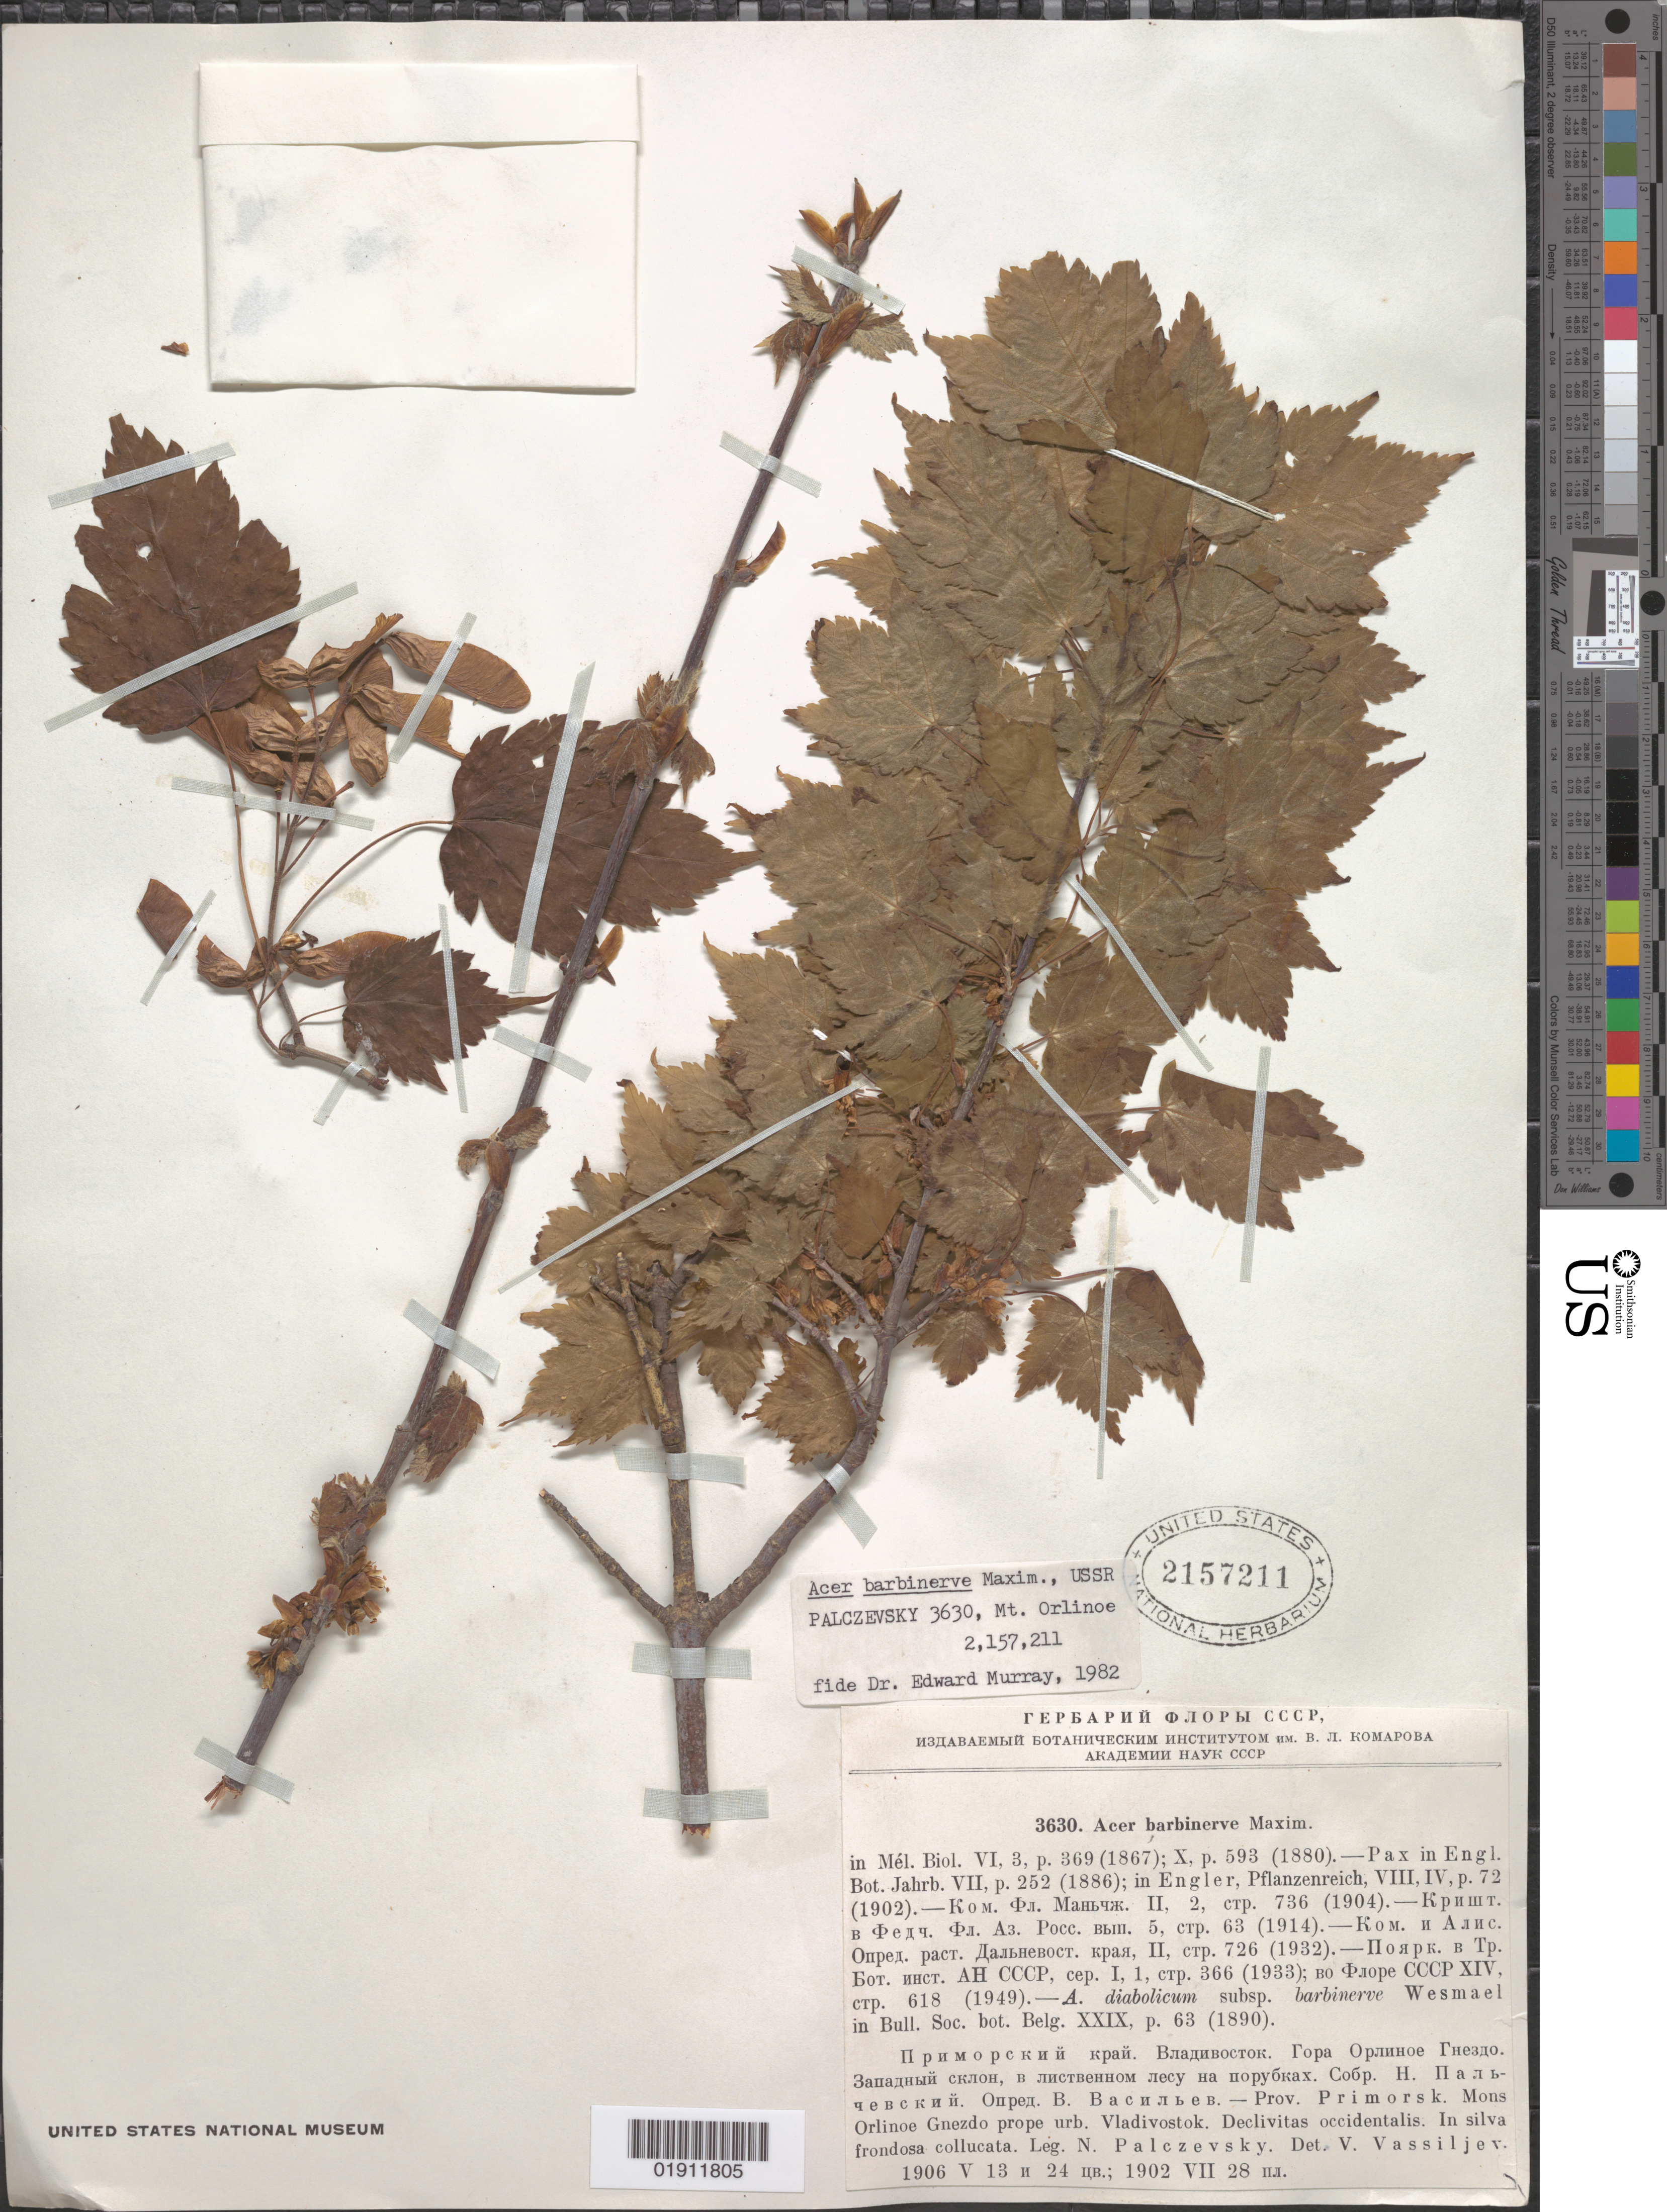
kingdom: Plantae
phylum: Tracheophyta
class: Magnoliopsida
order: Sapindales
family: Sapindaceae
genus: Acer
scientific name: Acer barbinerve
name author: Maxim.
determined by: Murray, Edward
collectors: N. Palczevsky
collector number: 3630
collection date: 1902-07-28,1906-05-13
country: Russian Federation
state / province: Primorsky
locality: Prov. Primorsk [Primorsky Krai], Mons Orlinoe Gnezdo prope urb. Vladivostok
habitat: In silva frondosa collucata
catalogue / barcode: US 2157211